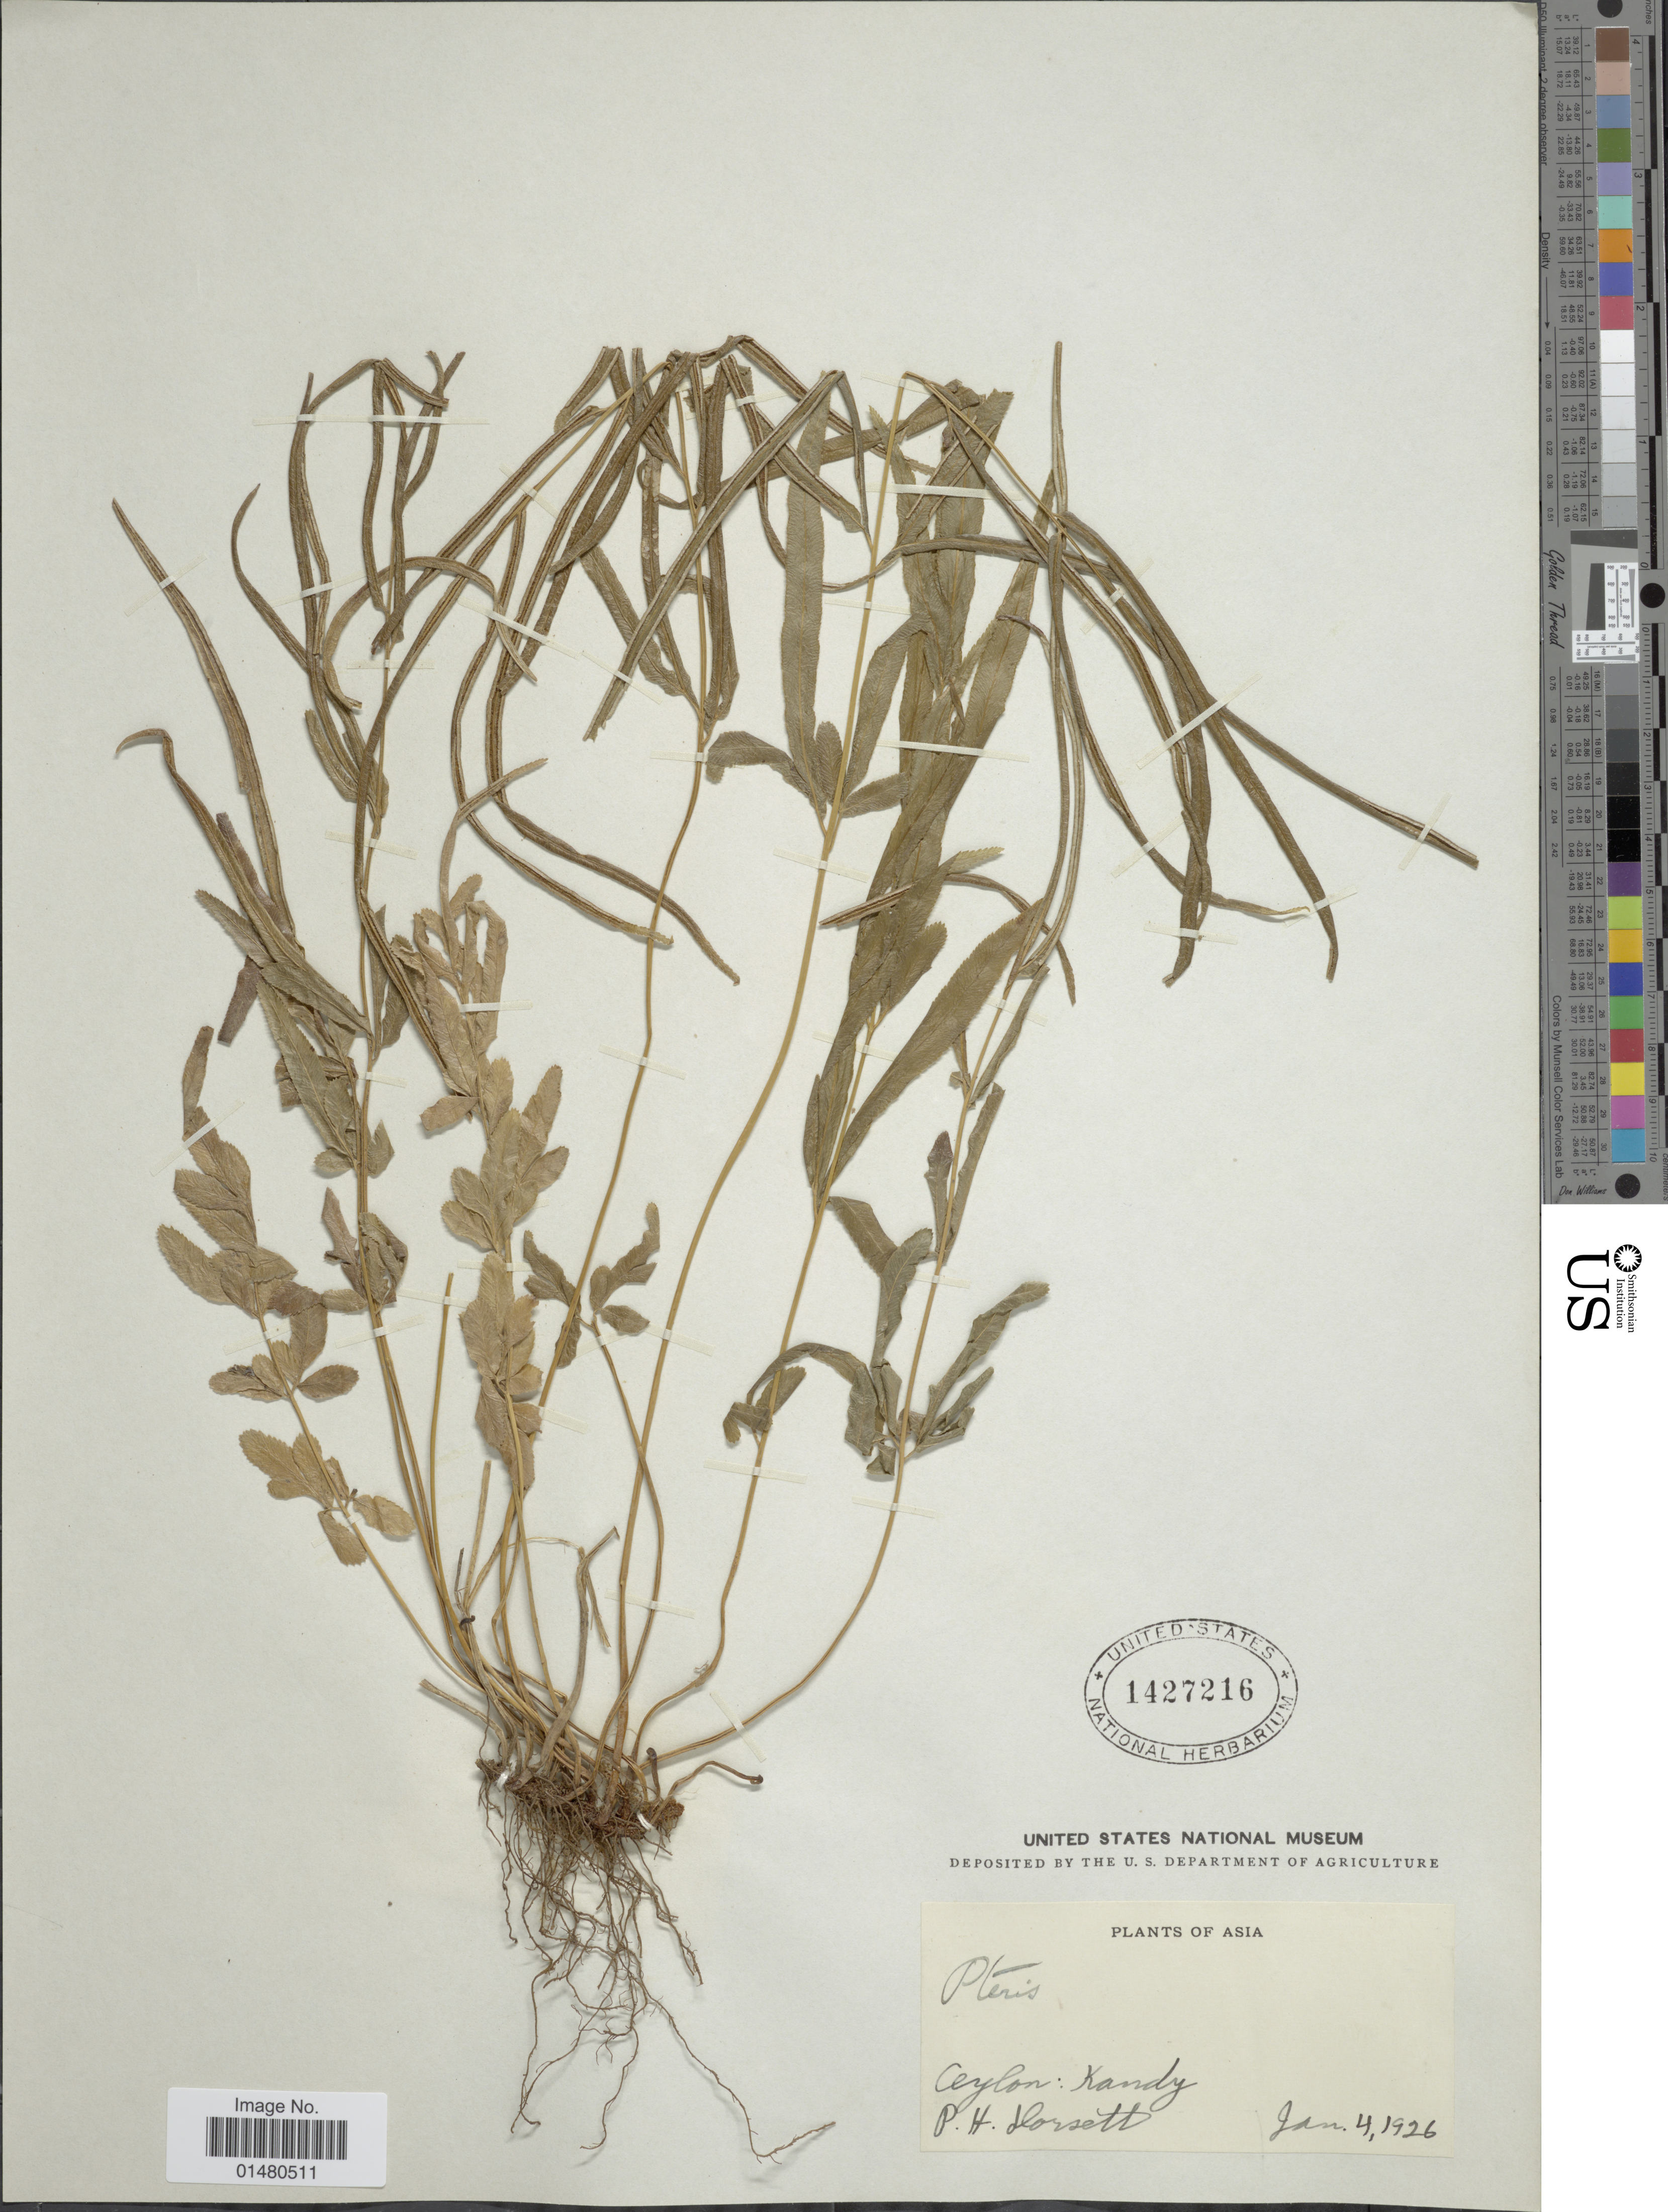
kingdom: Plantae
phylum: Tracheophyta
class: Polypodiopsida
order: Polypodiales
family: Pteridaceae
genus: Pteris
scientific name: Pteris ensiformis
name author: Burm. f.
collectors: P. H. Dorsett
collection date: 1926-01-04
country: Sri Lanka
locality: Asia, Kandy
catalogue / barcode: US 1427216